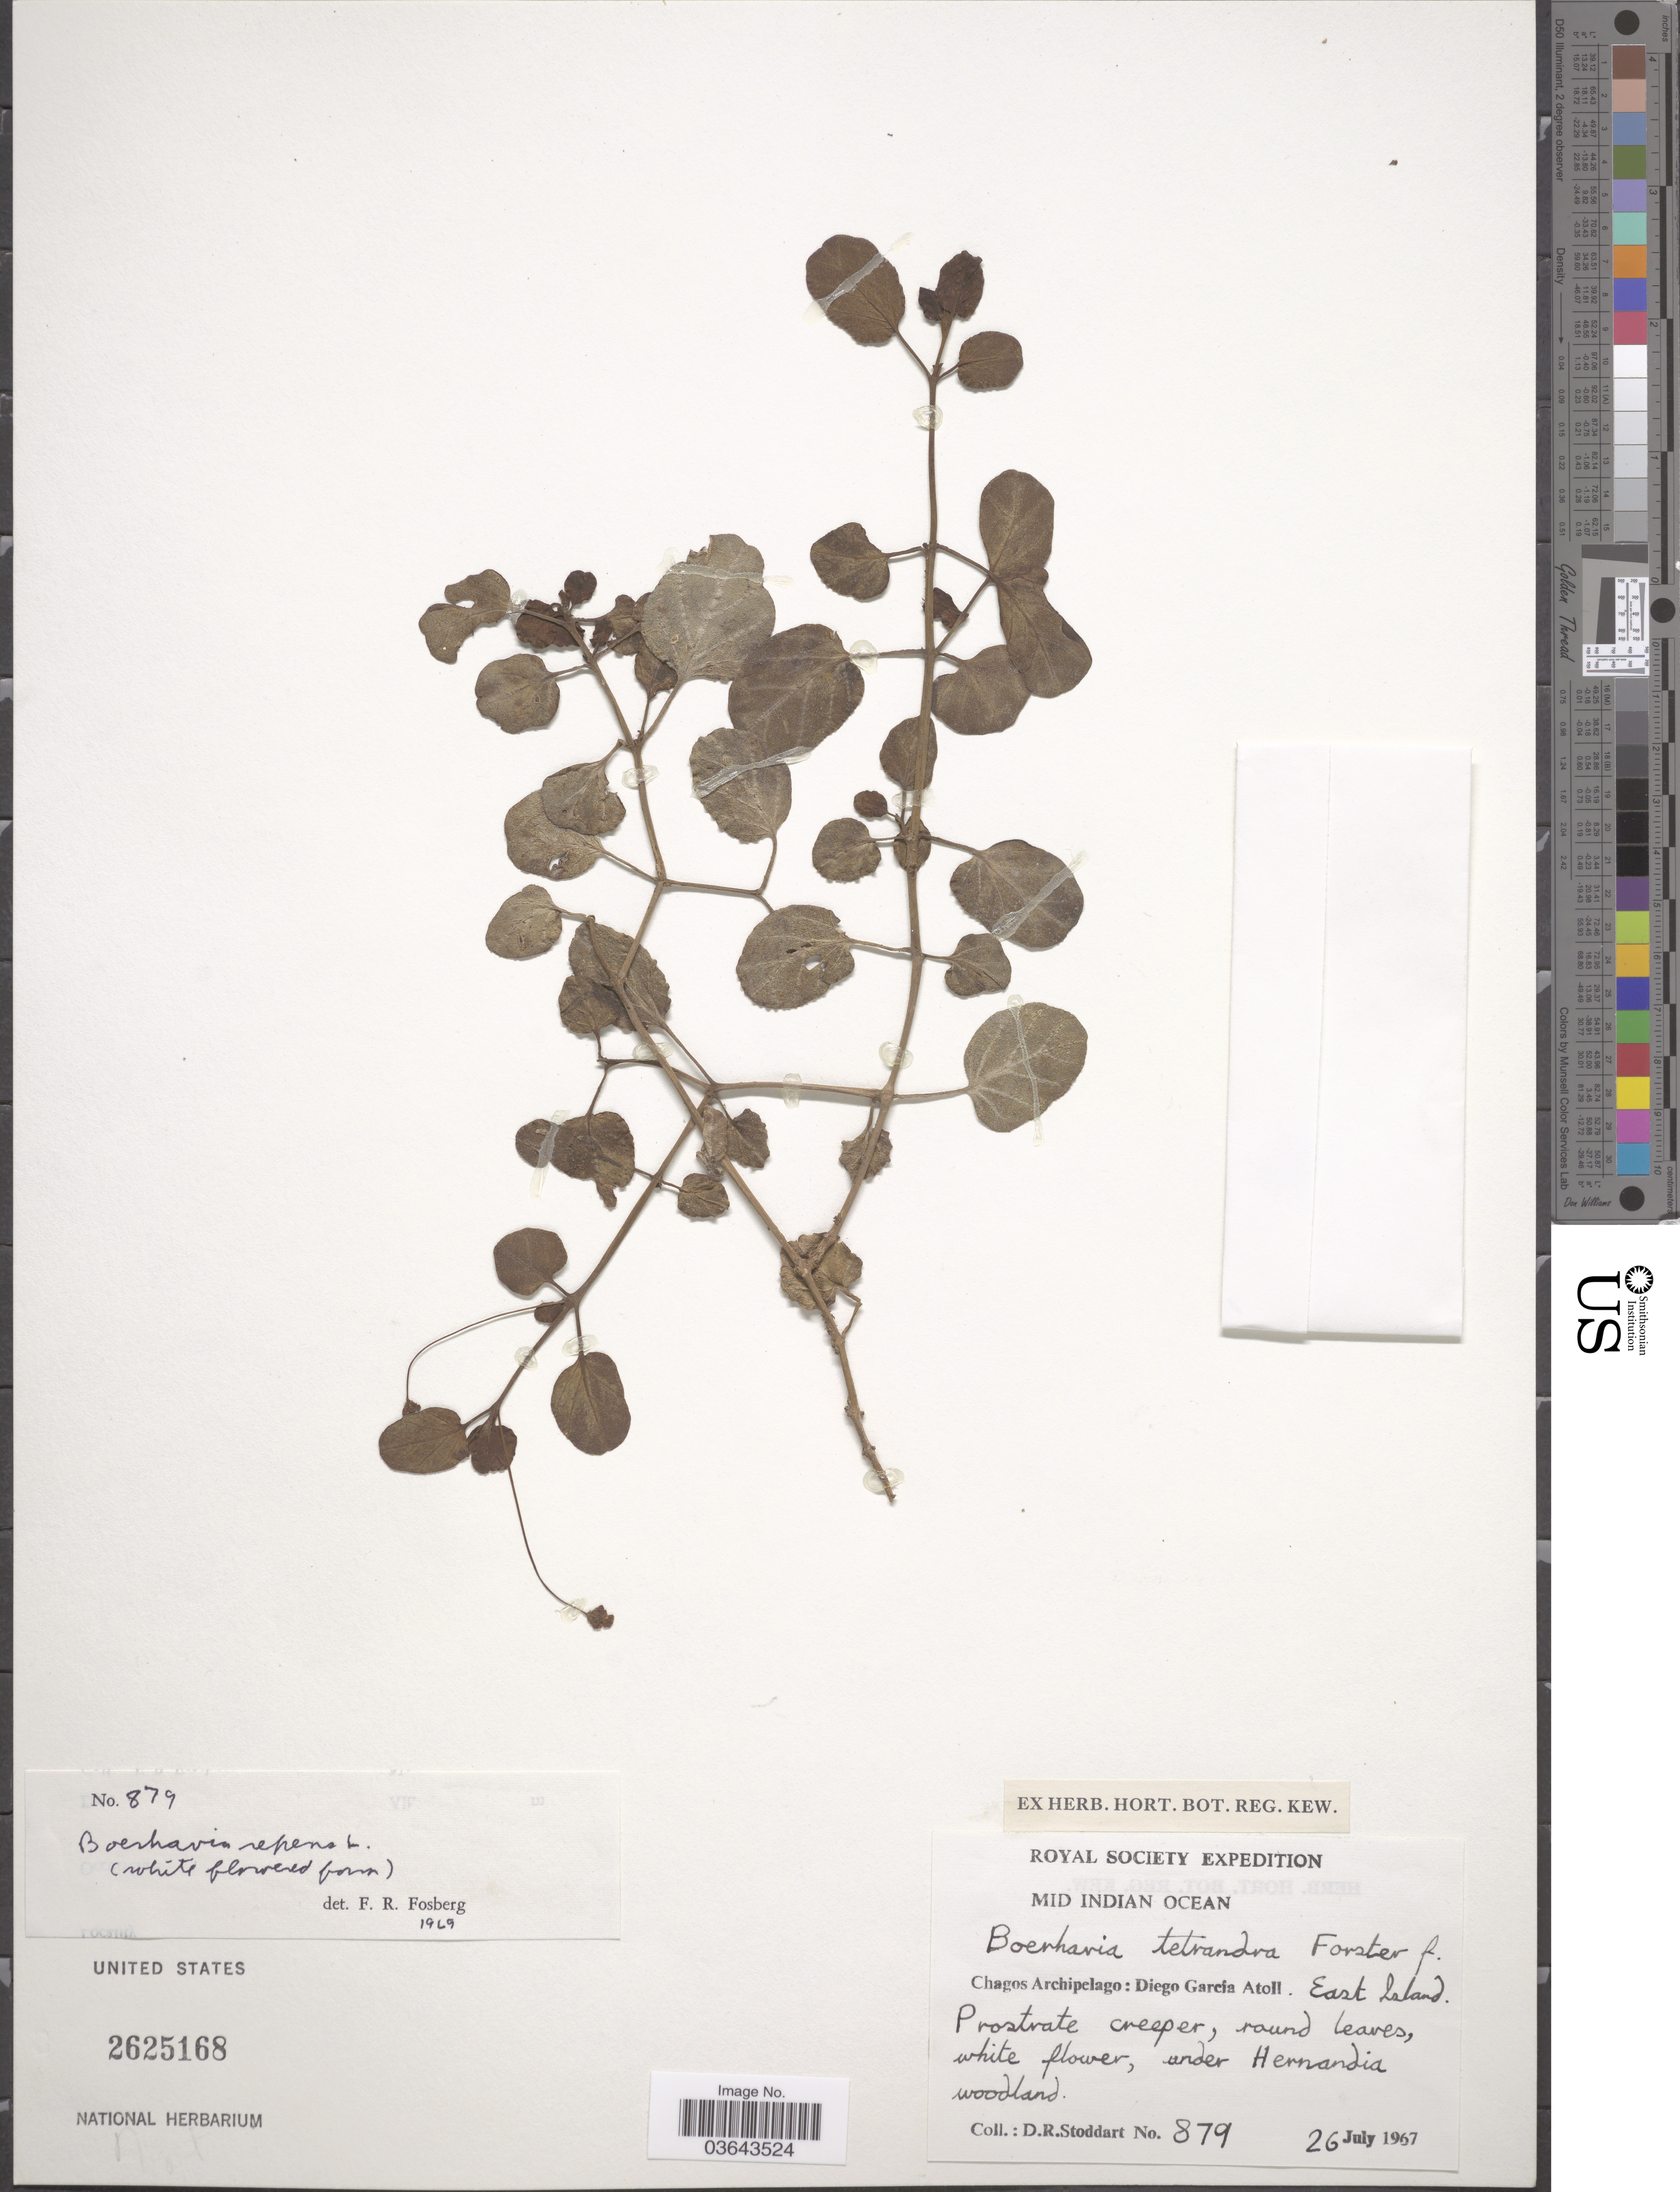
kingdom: Plantae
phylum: Tracheophyta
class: Magnoliopsida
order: Caryophyllales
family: Nyctaginaceae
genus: Boerhavia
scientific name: Boerhavia repens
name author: L.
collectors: D. R. Stoddart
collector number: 879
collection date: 1967-07-26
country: British Indian Ocean Territory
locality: Mid Indian Ocean. Diego Garcia Atoll. East Island.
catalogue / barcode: US 2625168